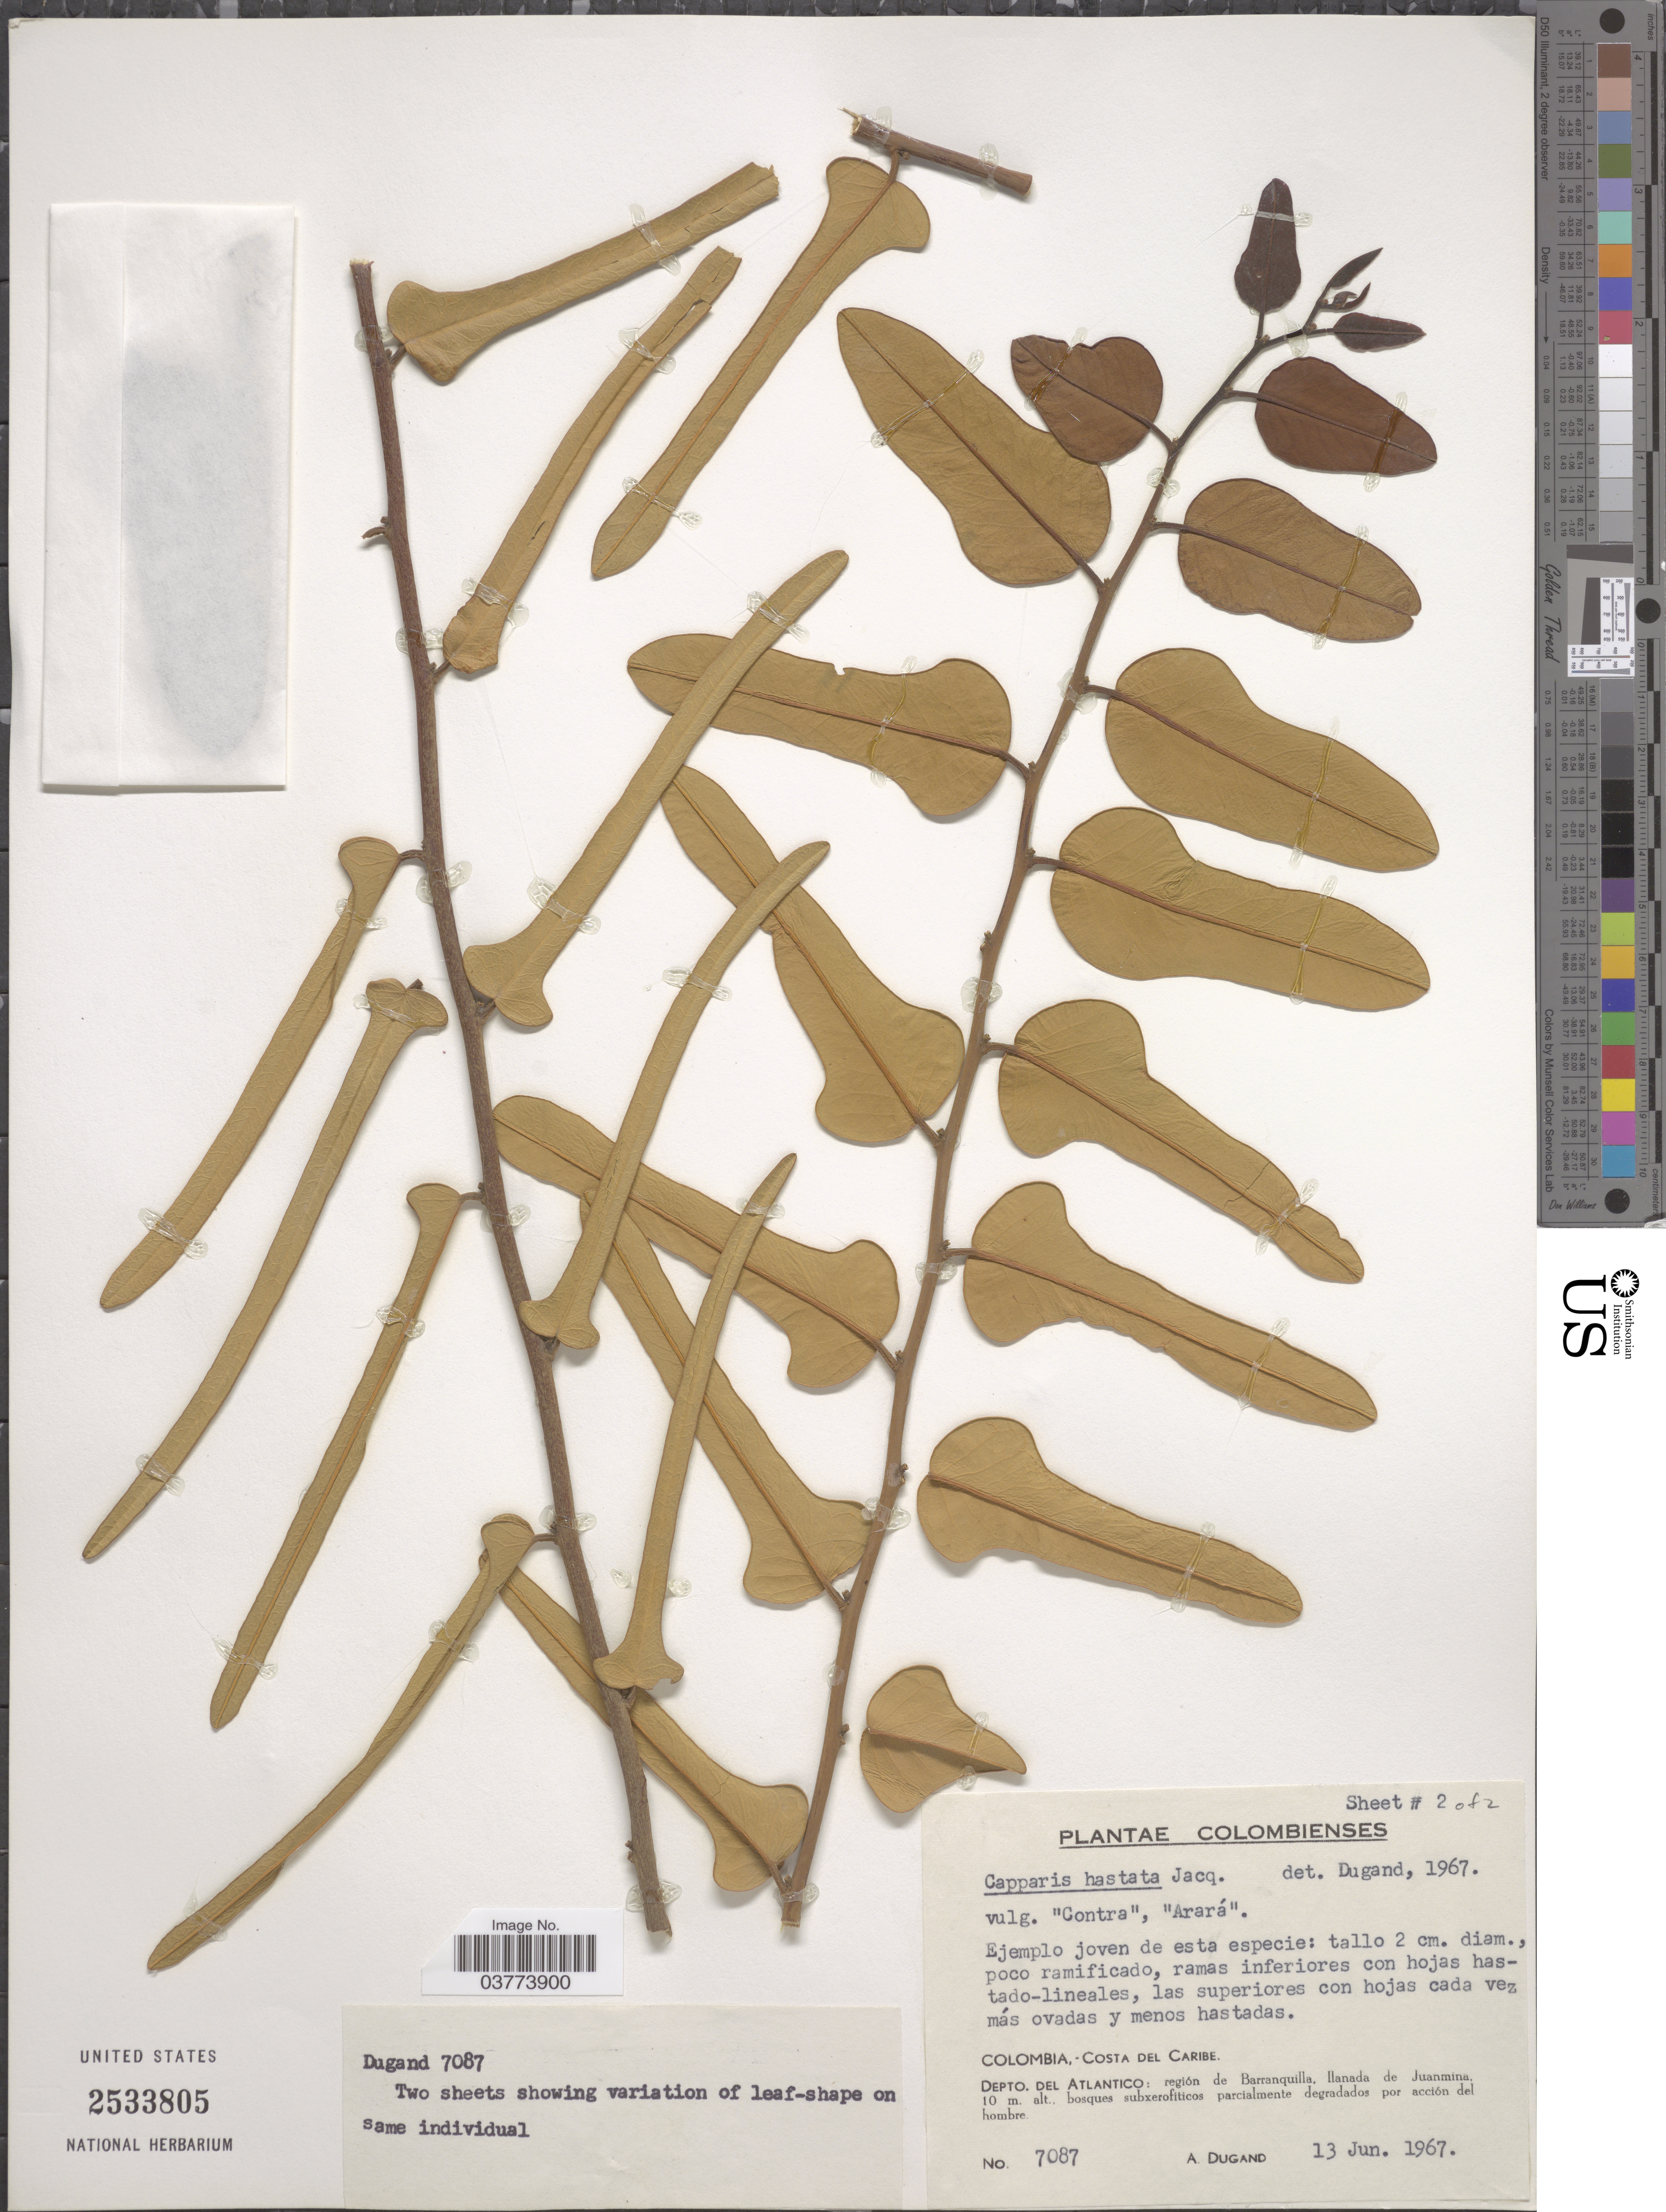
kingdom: Plantae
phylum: Tracheophyta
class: Magnoliopsida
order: Brassicales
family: Capparaceae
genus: Cynophalla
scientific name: Cynophalla hastata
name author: (Jacq.) J. Presl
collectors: A. Dugand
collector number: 7087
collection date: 1967-06-13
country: Colombia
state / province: Atlántico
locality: Costa del Caribe. Depto. del Atlantico: región de Barranquilla, llanada de Juanmina.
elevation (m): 10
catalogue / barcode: US 2533805